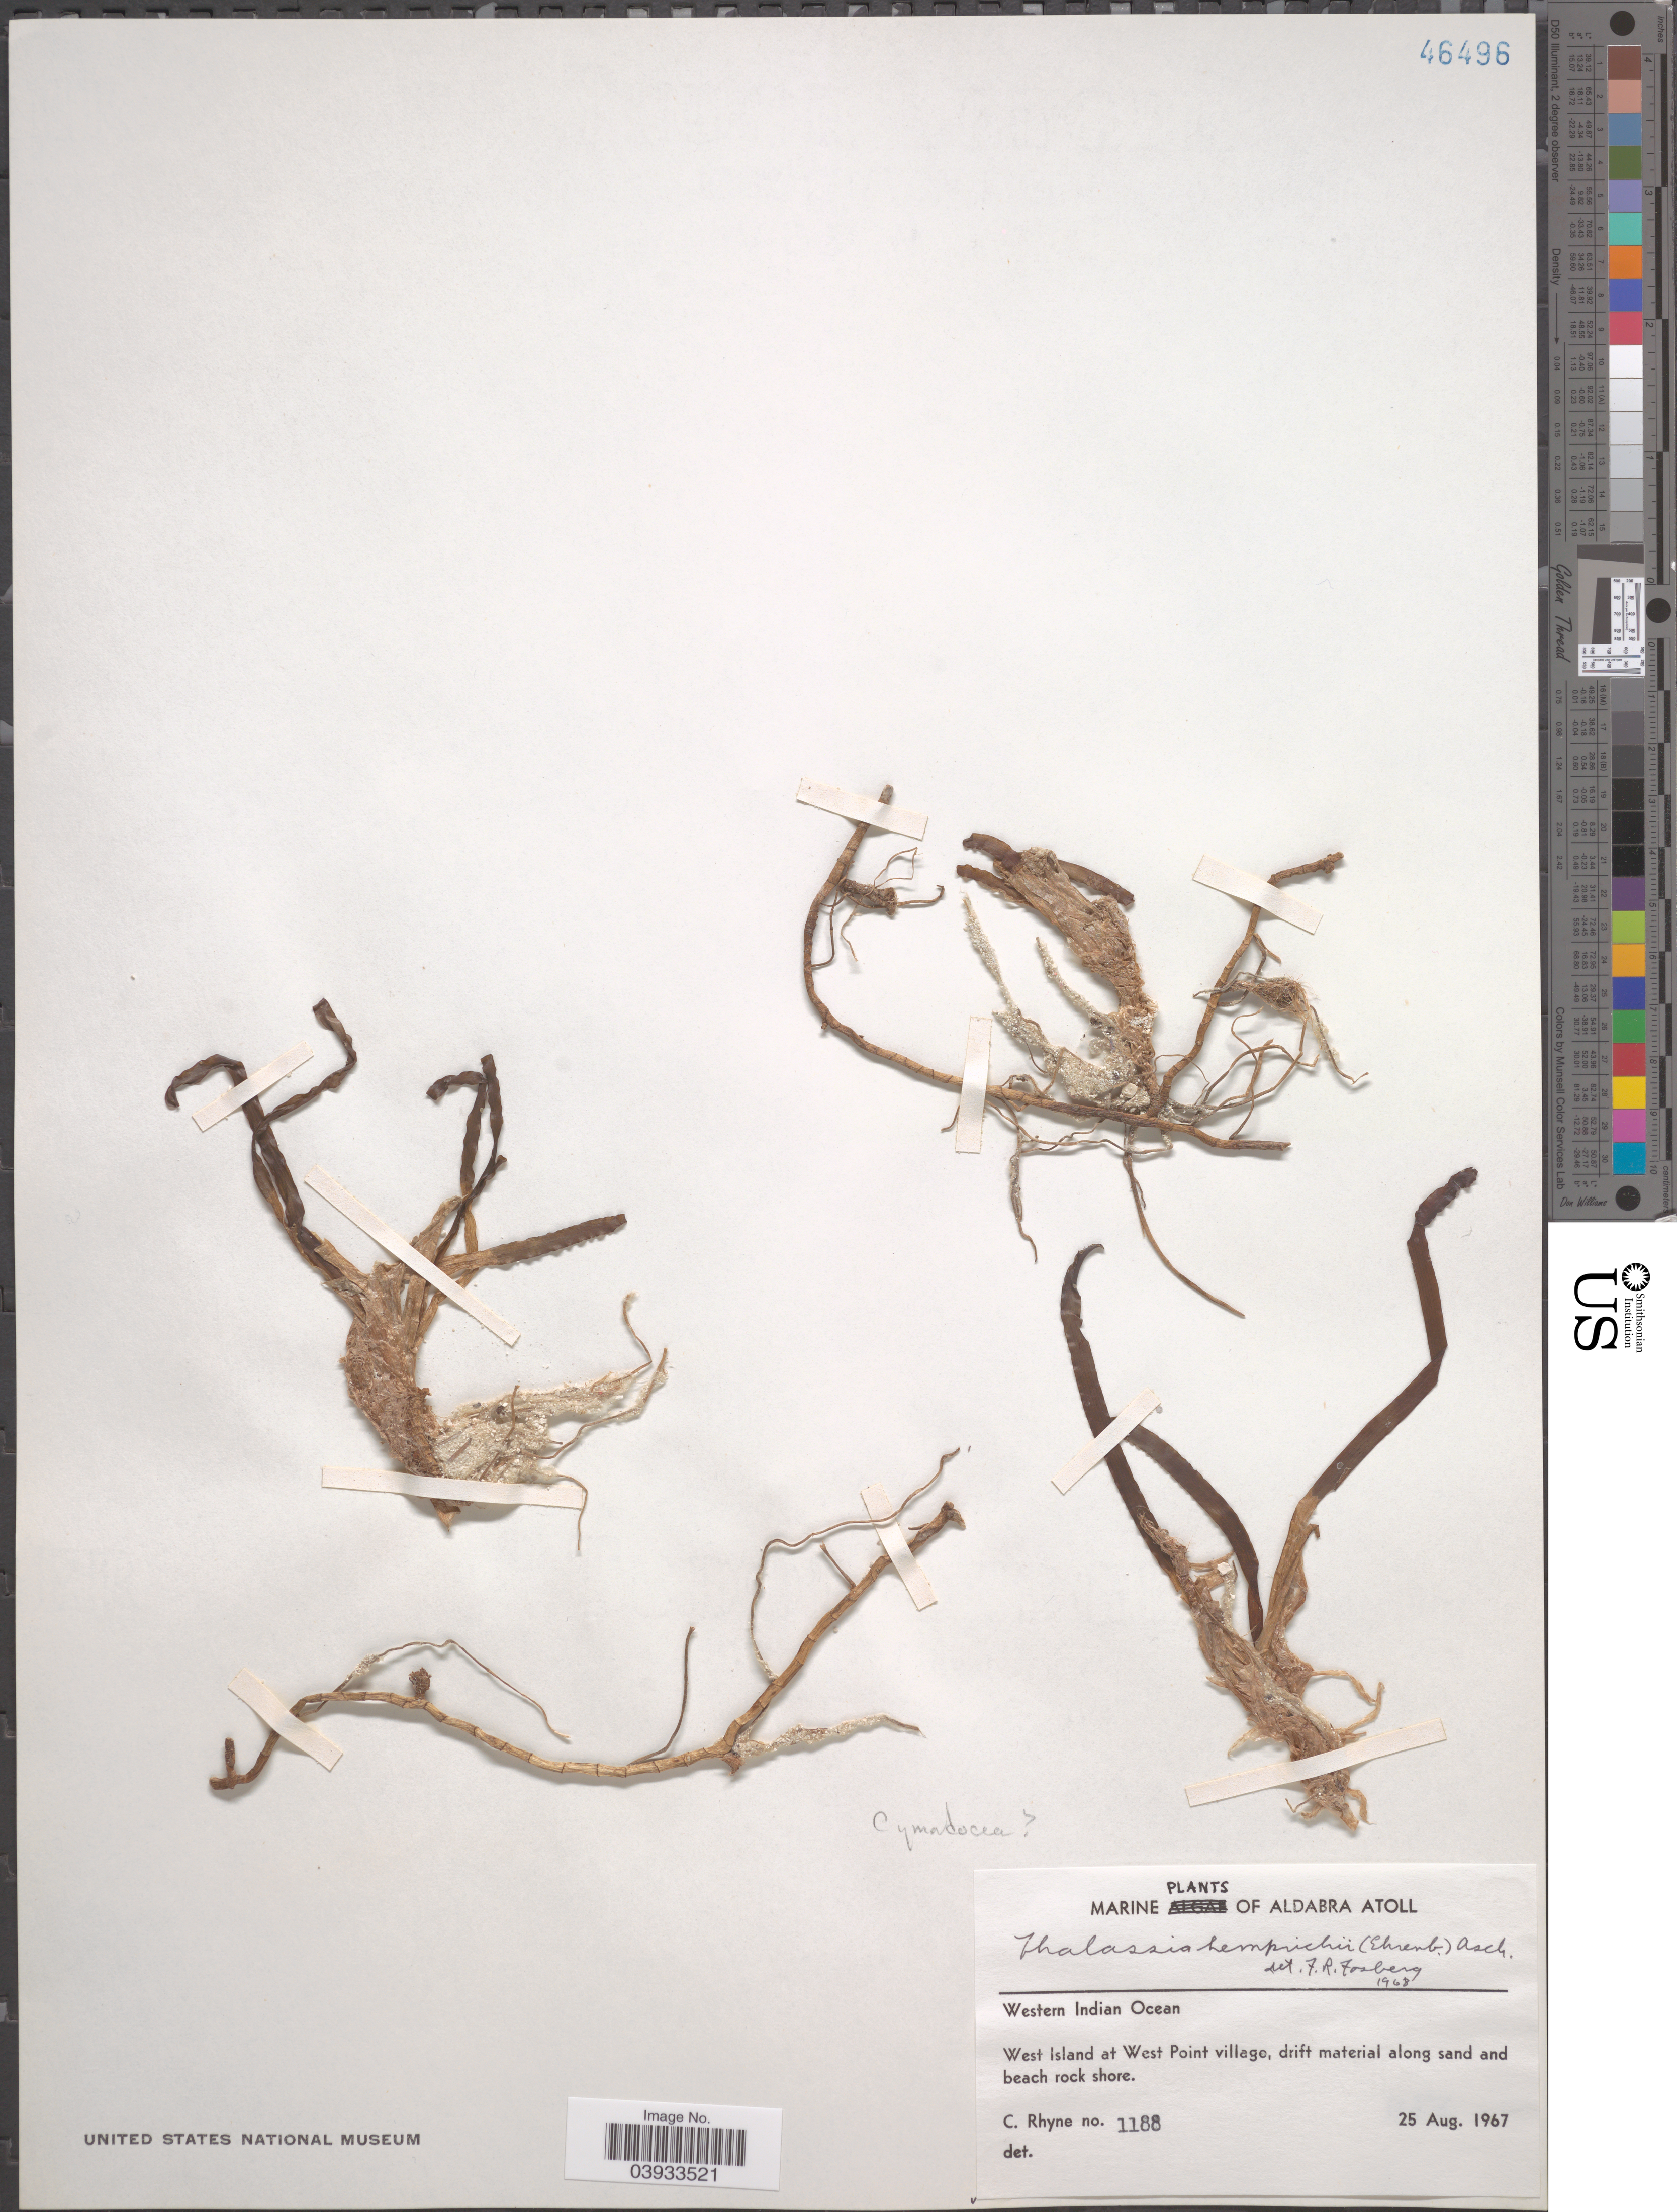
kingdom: Plantae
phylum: Tracheophyta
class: Liliopsida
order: Alismatales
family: Cymodoceaceae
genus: Thalassodendron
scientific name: Thalassodendron ciliatum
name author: (Forssk.) Hartog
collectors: C. Rhyne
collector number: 1188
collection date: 1967-08-25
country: Seychelles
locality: Aldabra Atoll. Western Indian Ocean. West Island at West Point Village.